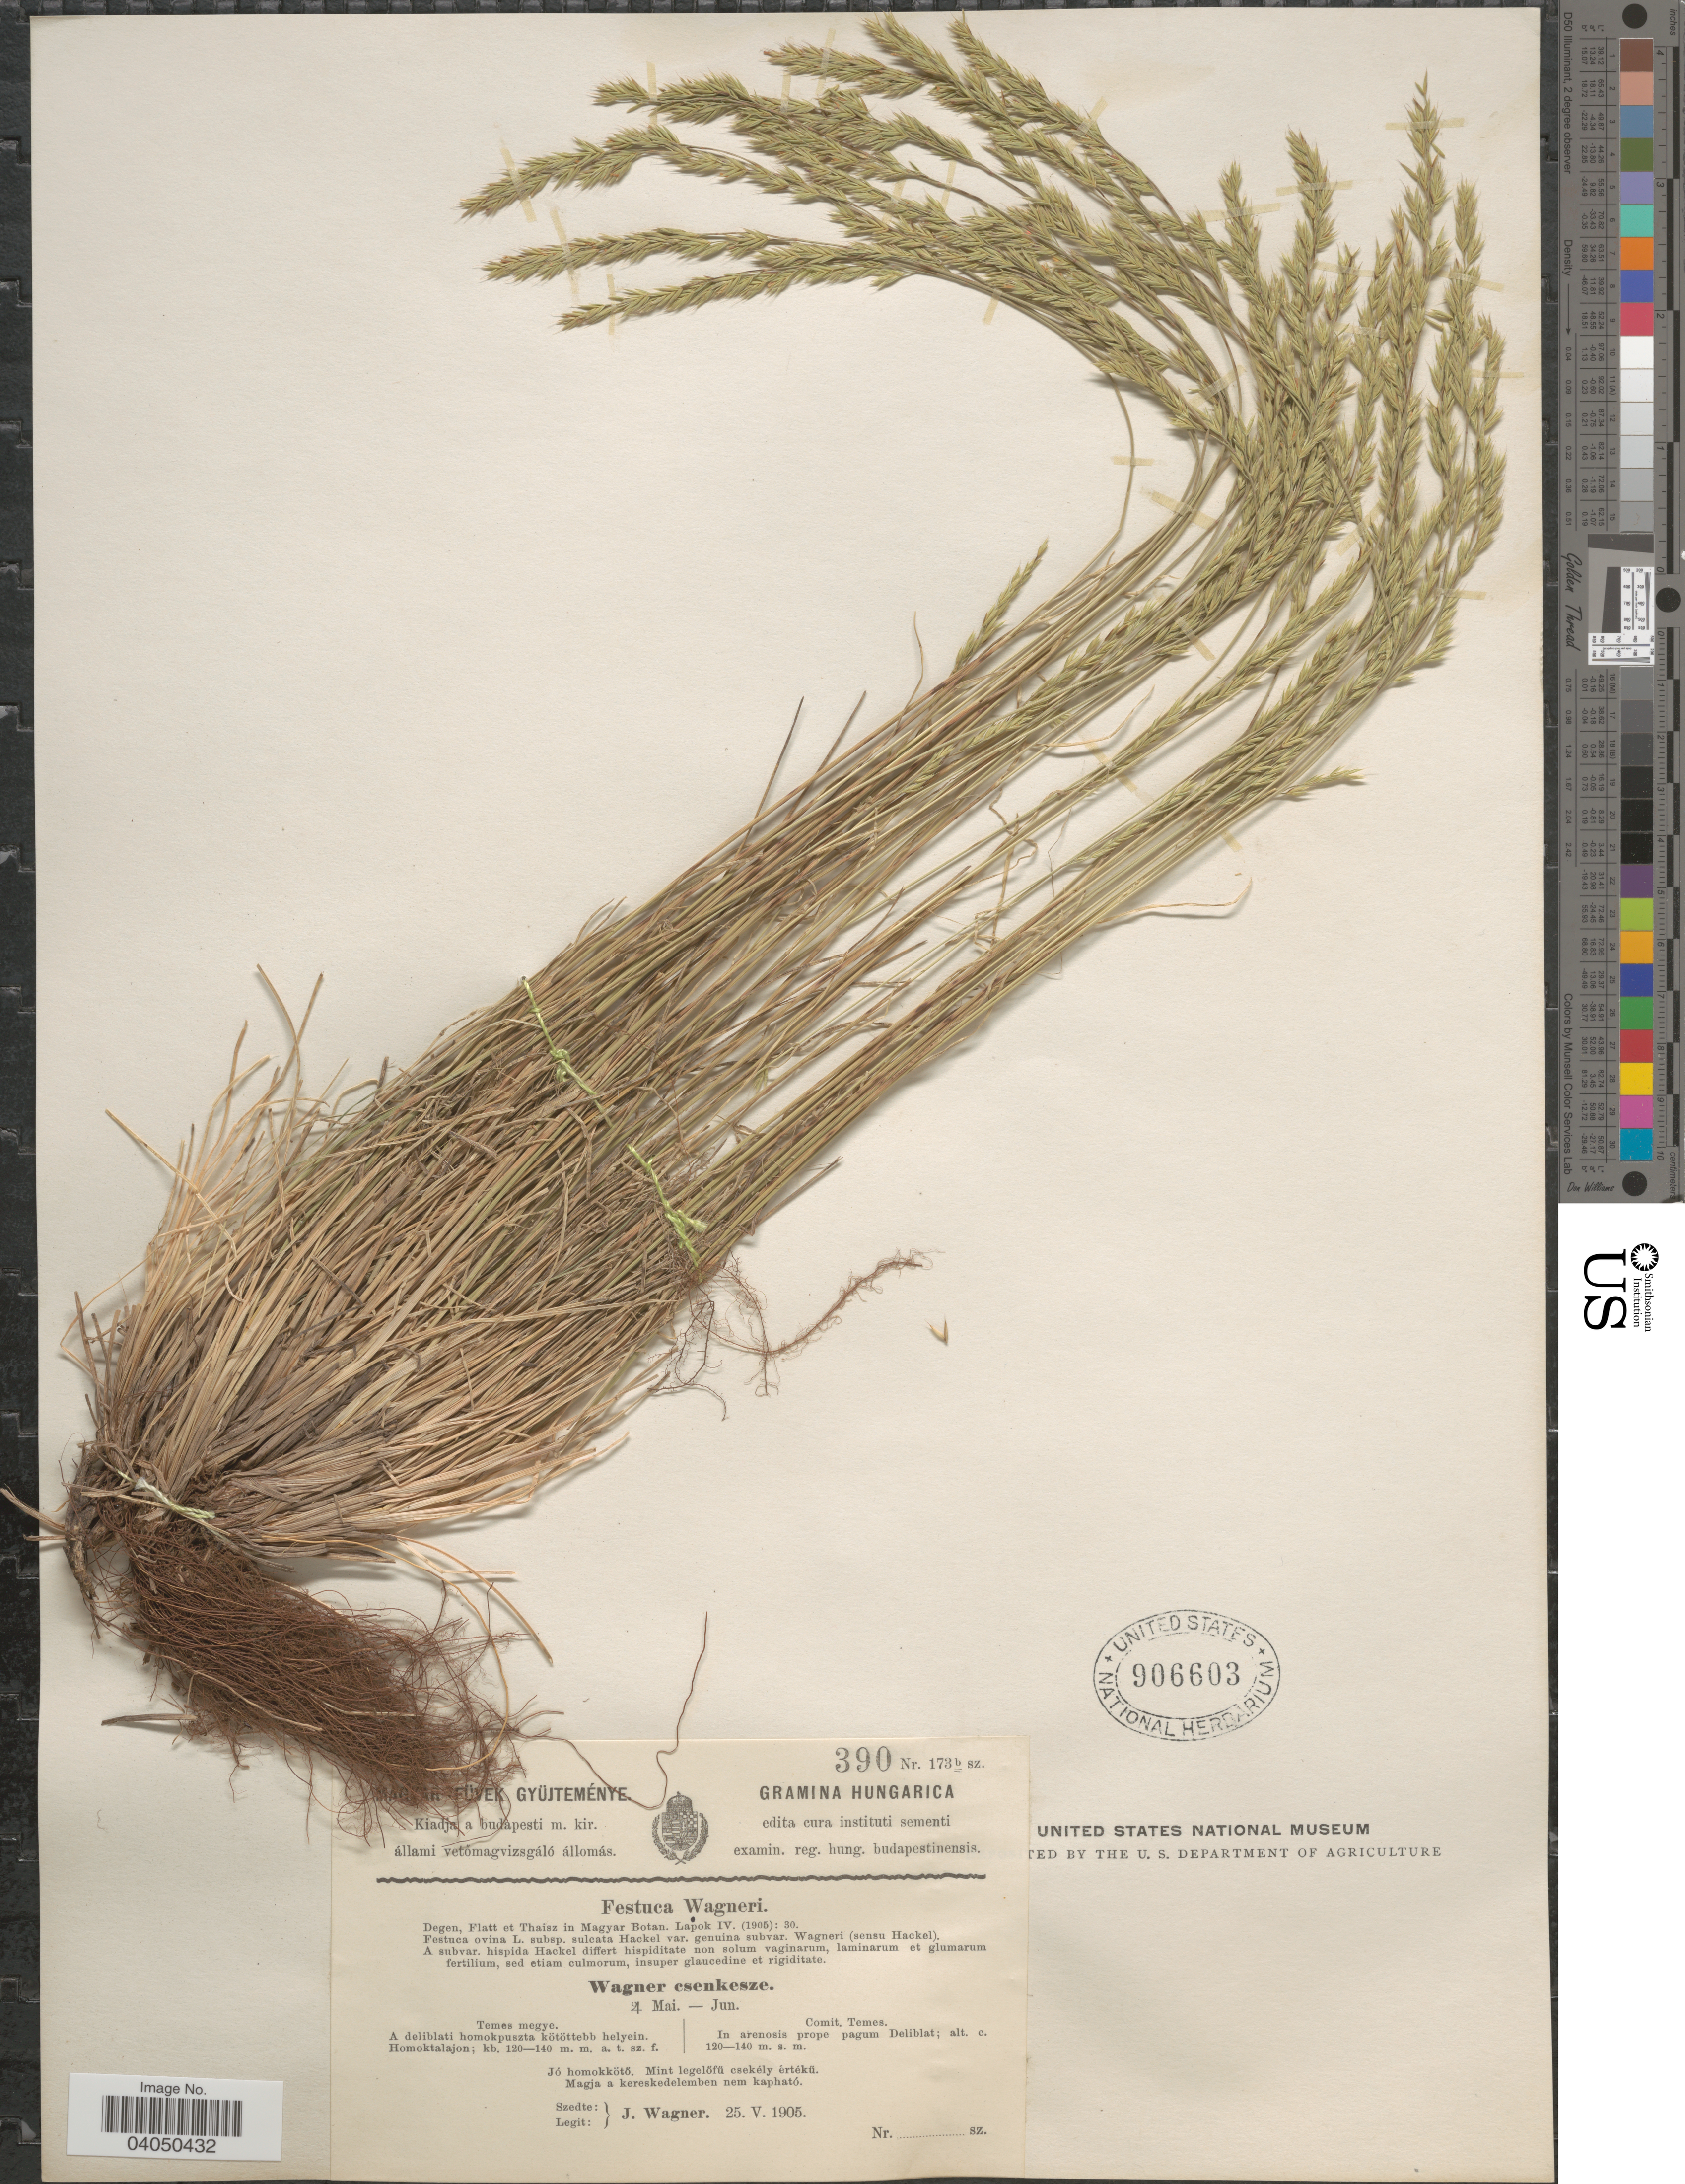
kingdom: Plantae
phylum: Tracheophyta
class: Liliopsida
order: Poales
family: Poaceae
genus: Festuca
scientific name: Festuca wagneri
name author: (Degen et al.) Soó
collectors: J. Wagner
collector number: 390?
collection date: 1905-05-25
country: Serbia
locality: Comit. Temes. In arenosis prope pagum Deliblat.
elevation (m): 120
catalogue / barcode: US 906603